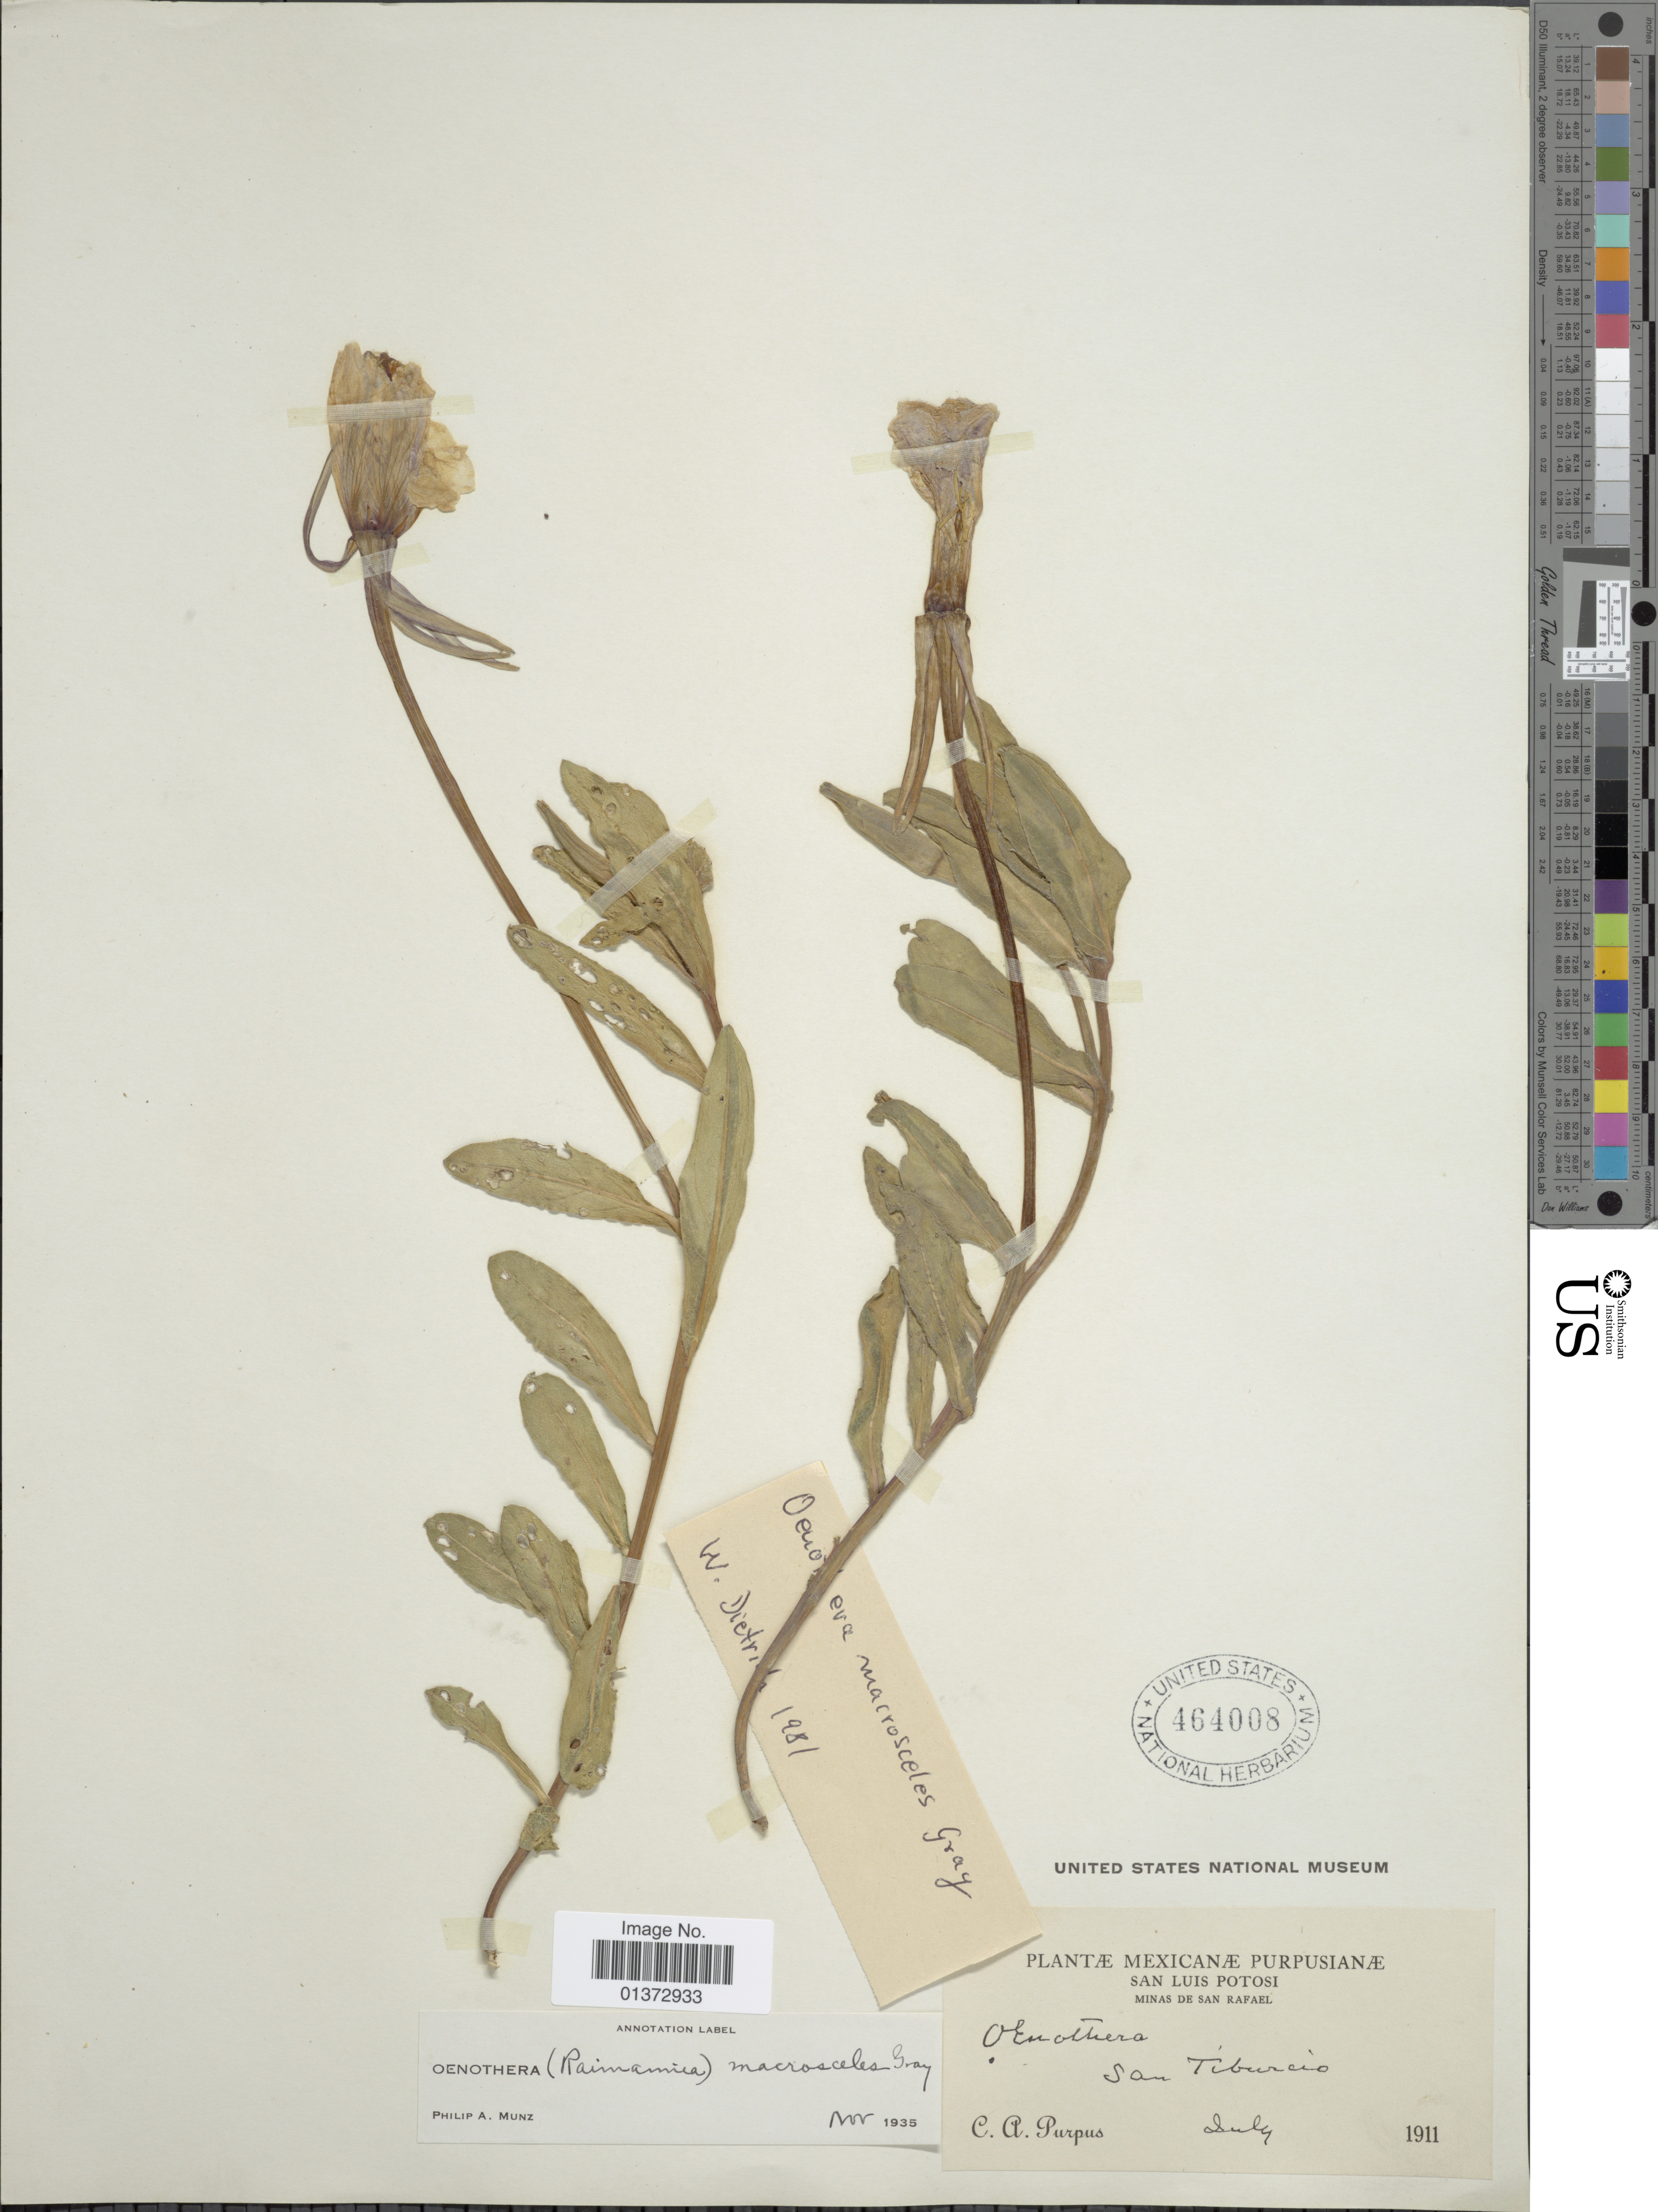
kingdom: Plantae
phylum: Tracheophyta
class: Magnoliopsida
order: Myrtales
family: Onagraceae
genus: Oenothera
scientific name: Oenothera macrosceles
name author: A. Gray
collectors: C. A. Purpus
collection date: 1911-07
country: Mexico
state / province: San Luis Potosí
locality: Minas de San Rafael, San Tiburcio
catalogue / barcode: US 464008